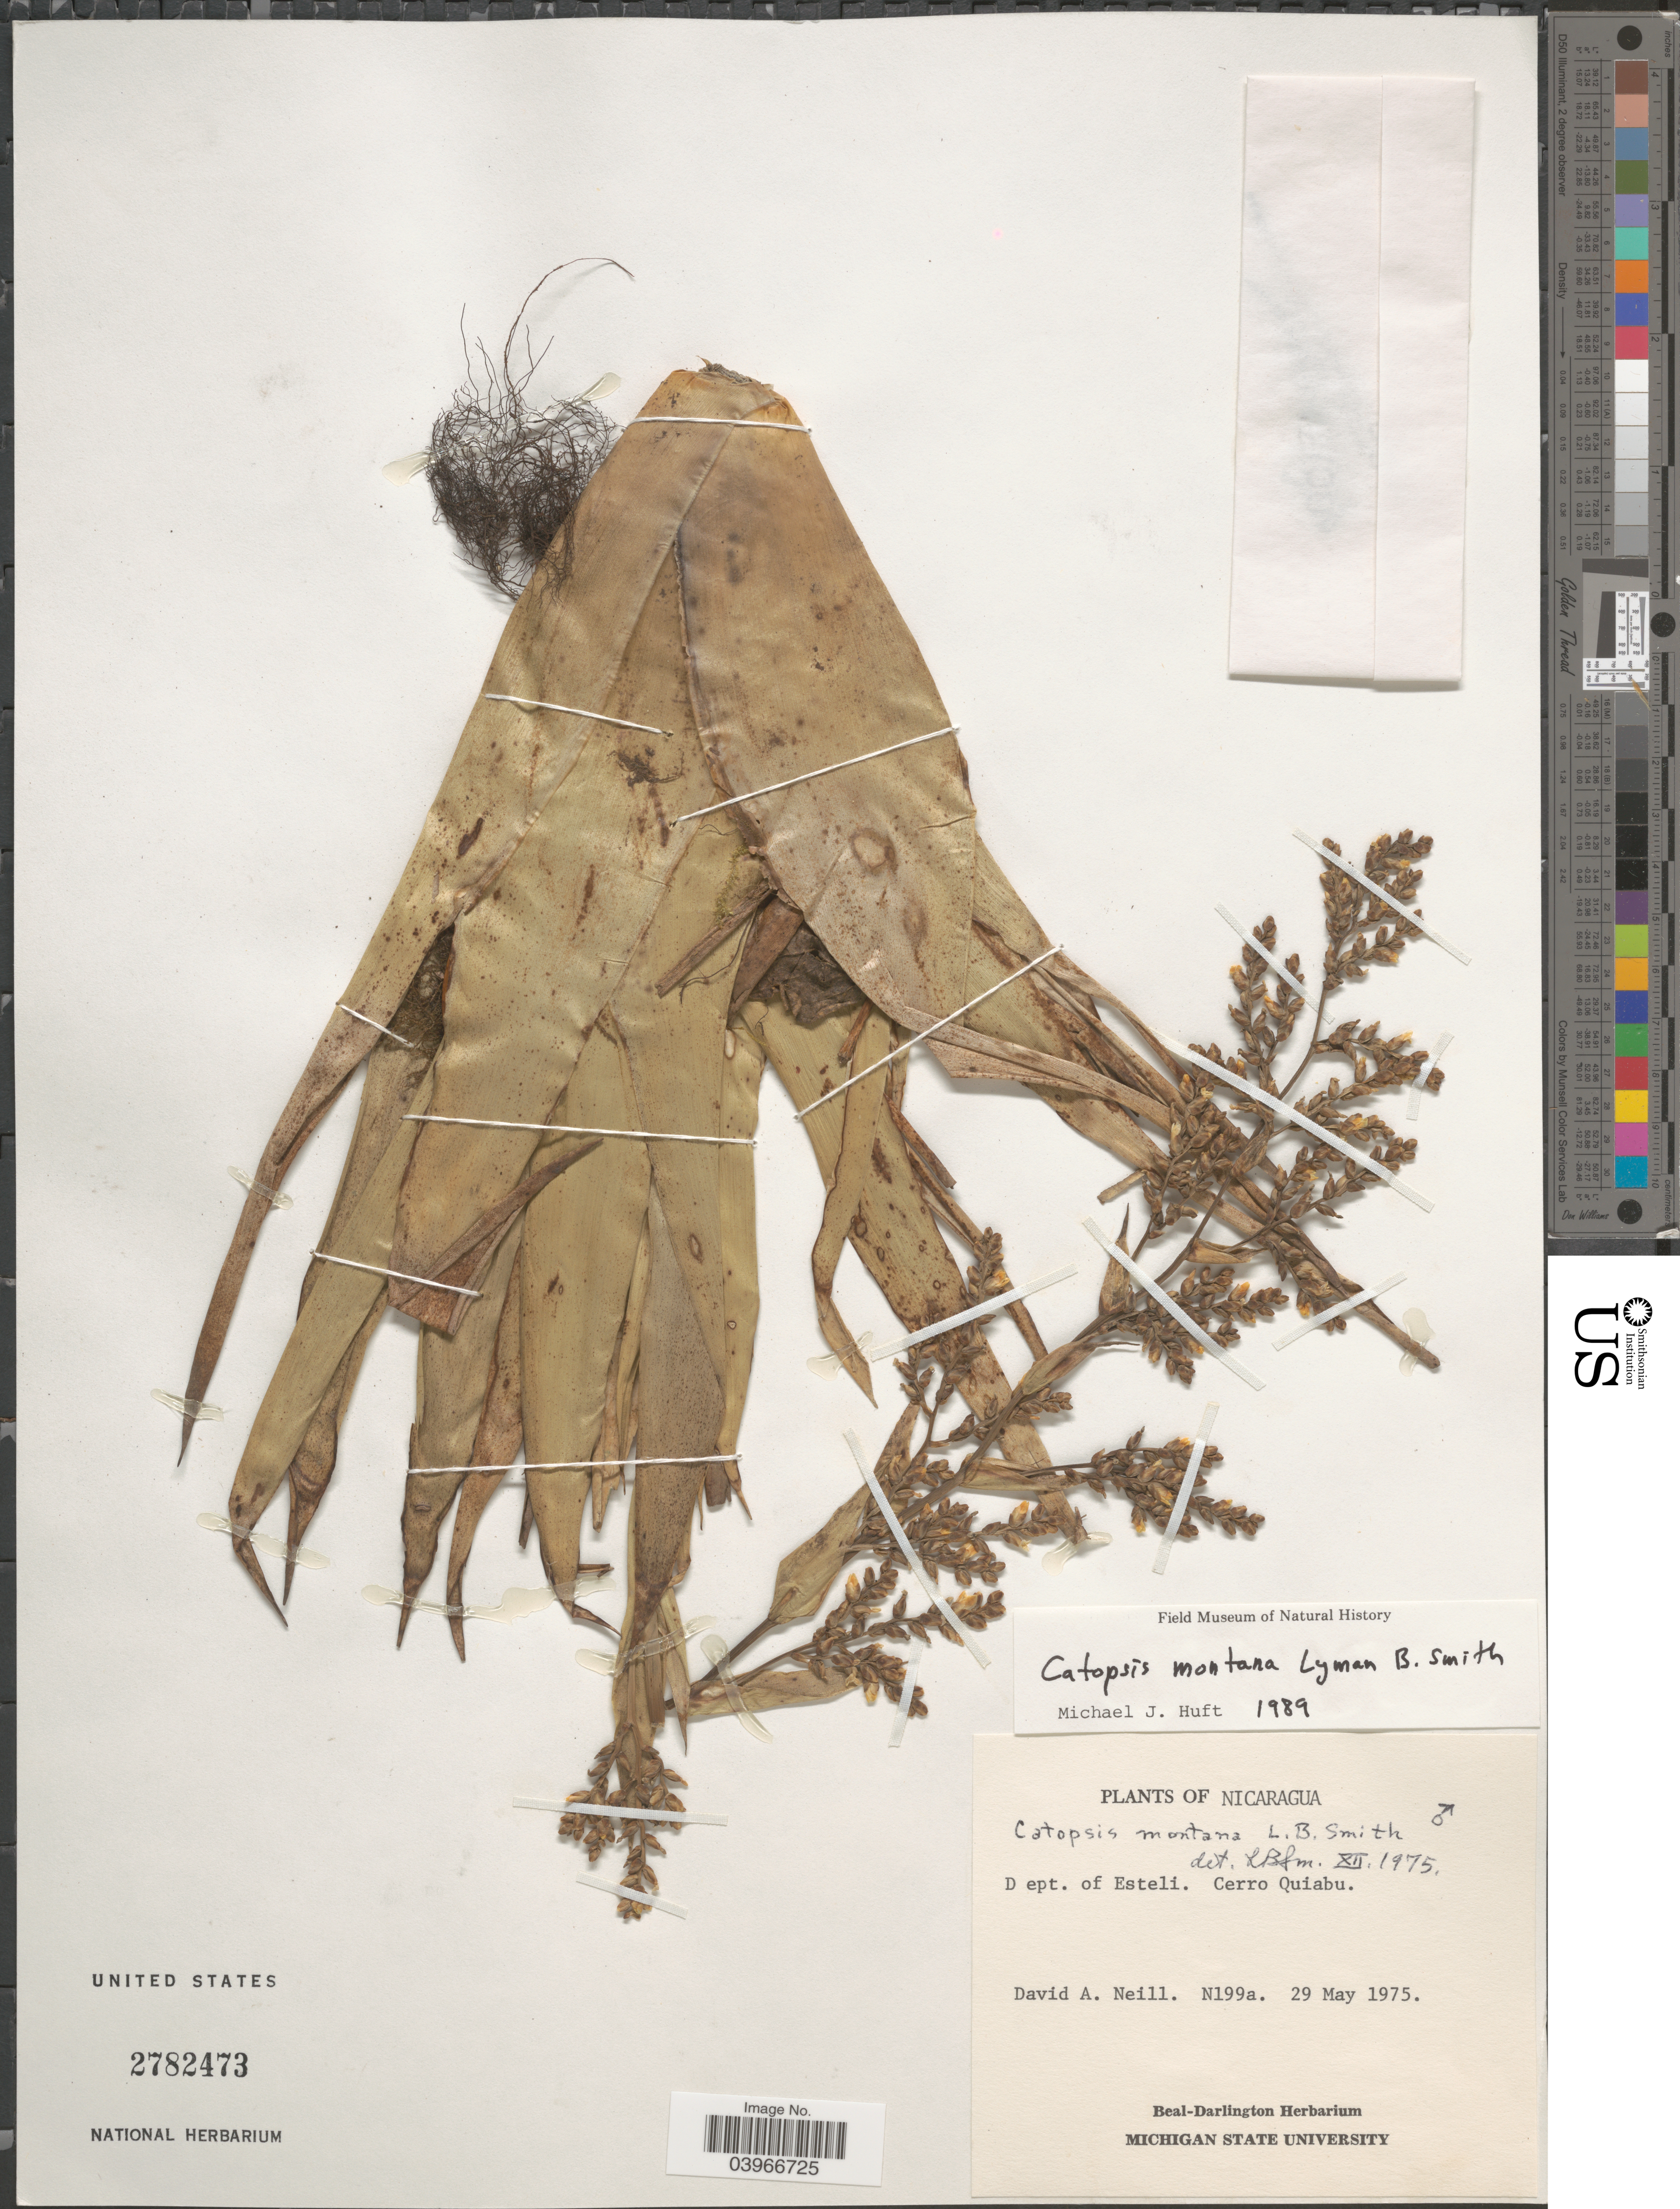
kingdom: Plantae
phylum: Tracheophyta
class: Liliopsida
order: Poales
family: Bromeliaceae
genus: Catopsis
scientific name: Catopsis montana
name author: L.B. Sm.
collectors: D. A. Neill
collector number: N199a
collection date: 1975-05-29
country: Nicaragua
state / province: Esteli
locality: Dept. of Esteli. Cerro Quiabu.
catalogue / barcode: US 2782473